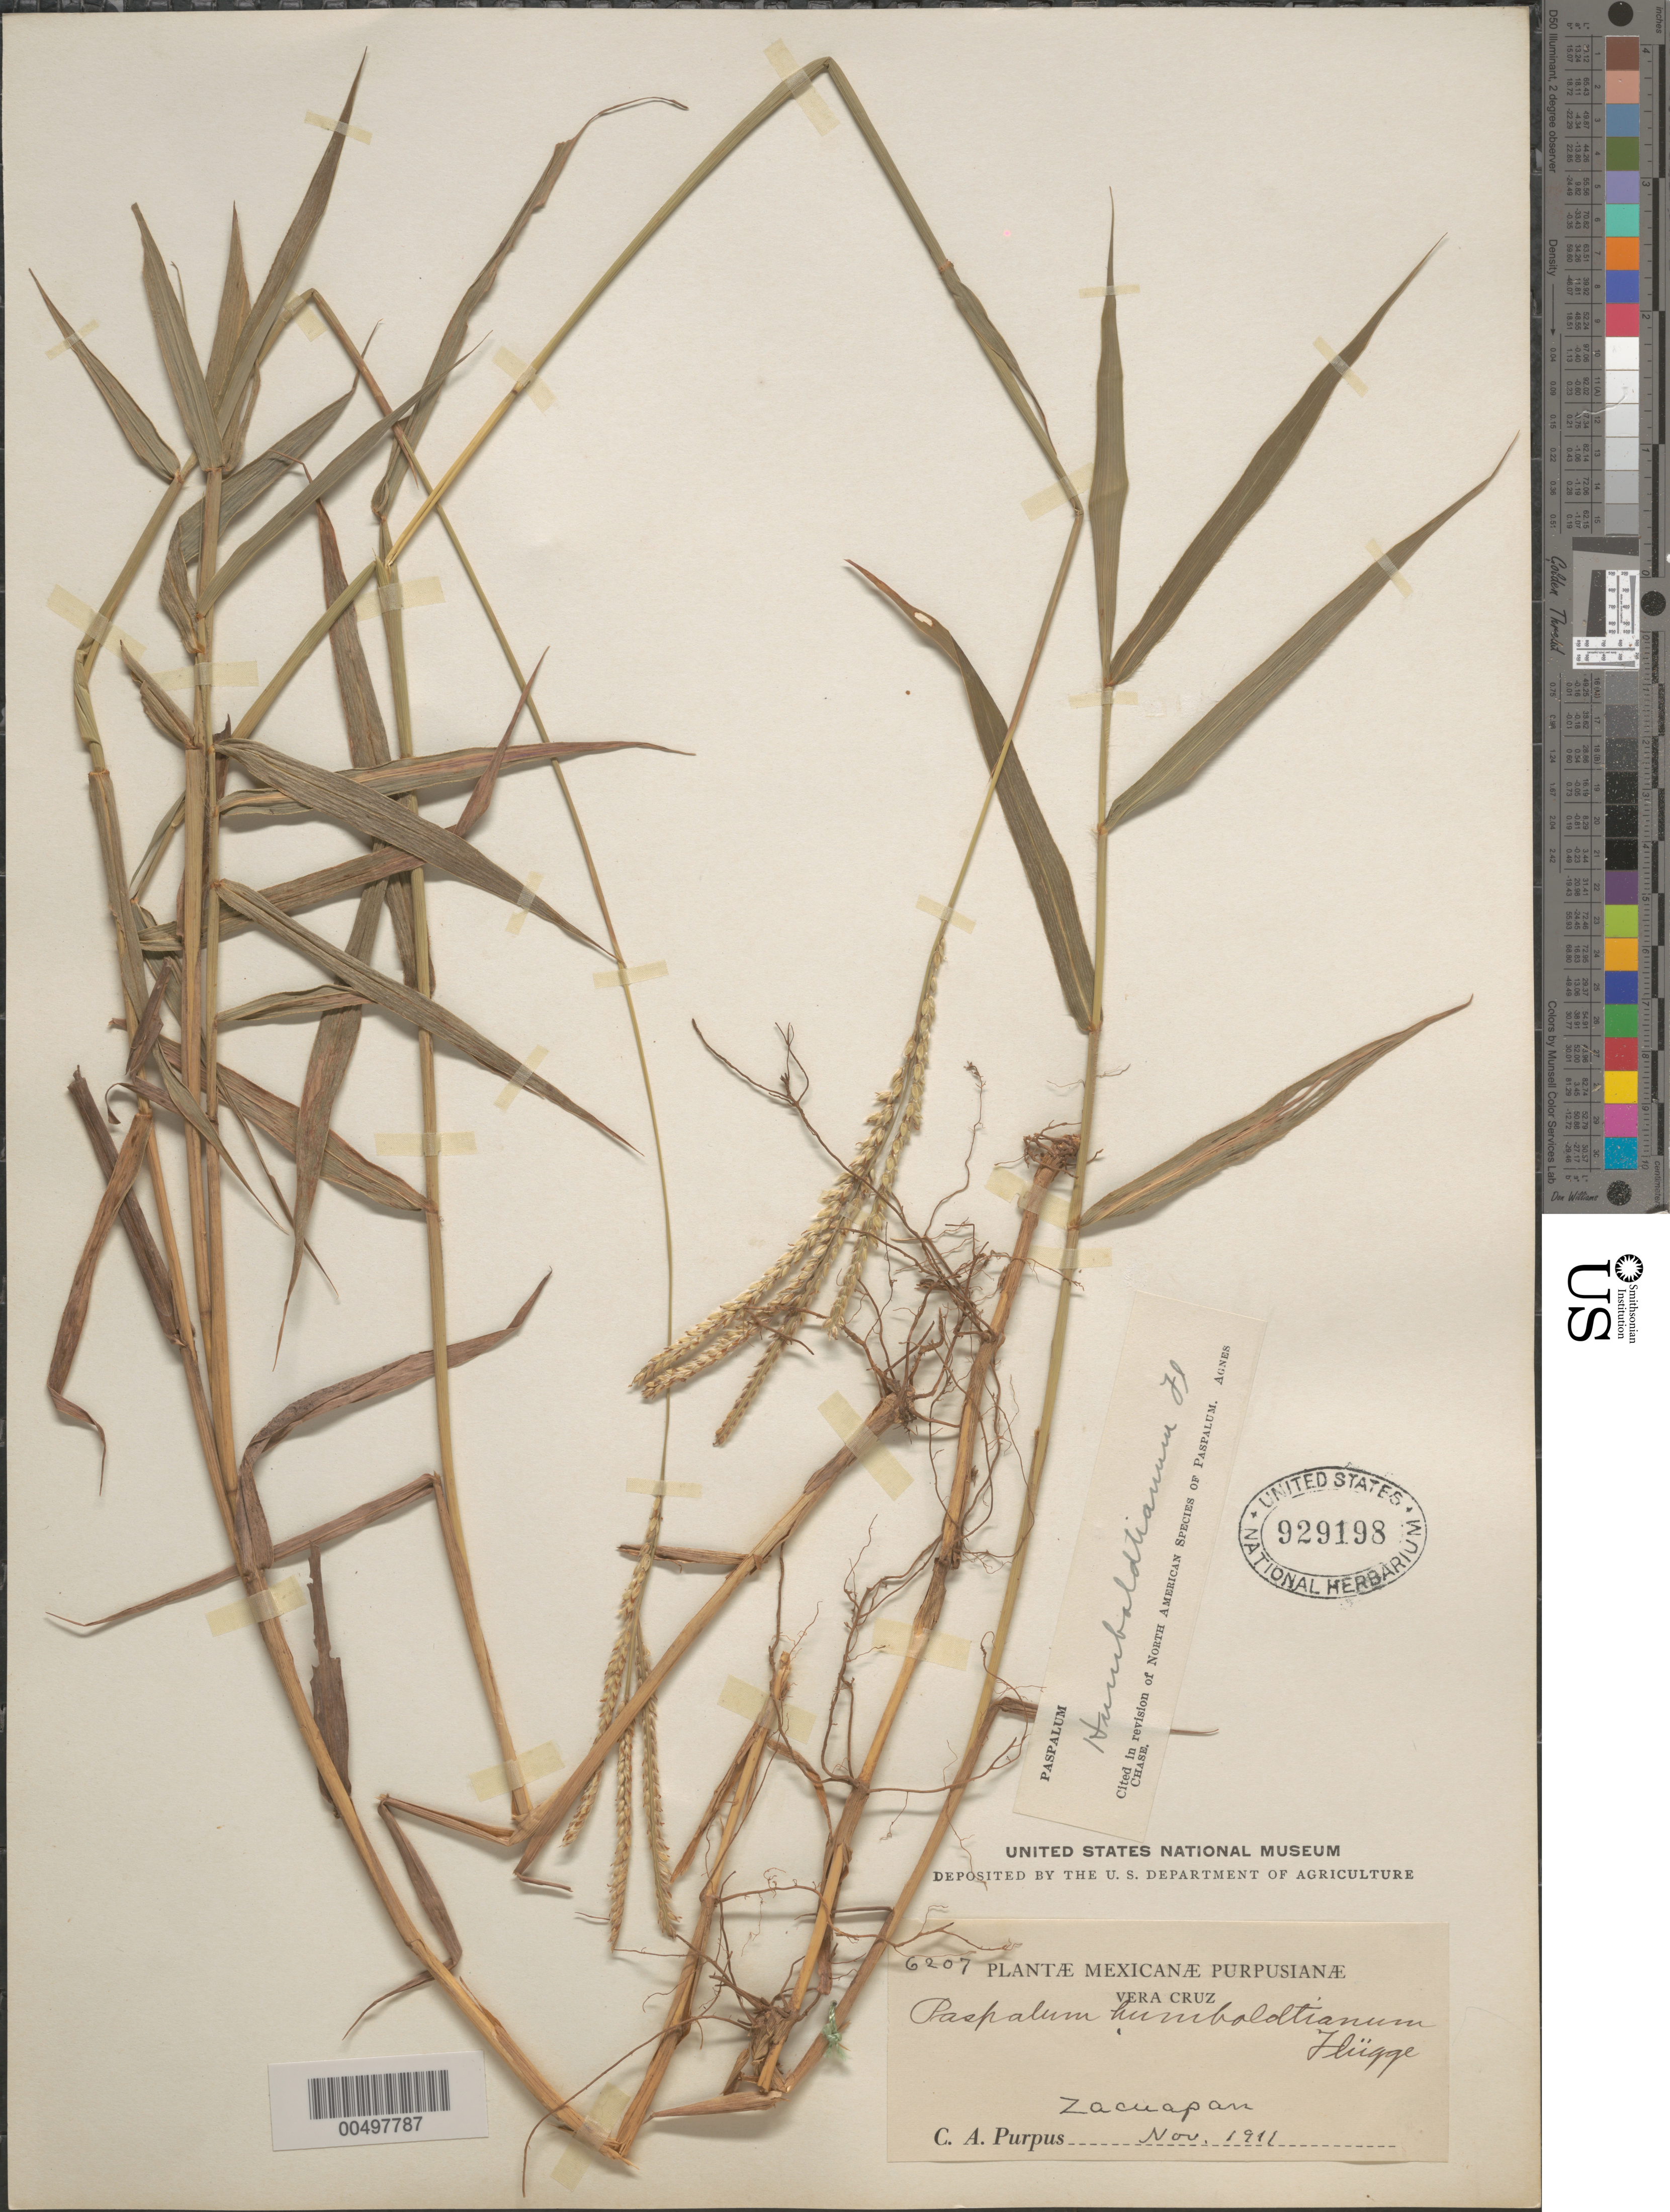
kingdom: Plantae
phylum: Tracheophyta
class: Liliopsida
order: Poales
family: Poaceae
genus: Paspalum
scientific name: Paspalum humboldtianum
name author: Flüggé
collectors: C. A. Purpus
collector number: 6207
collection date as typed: Nov 1911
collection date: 1911-11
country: Mexico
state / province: Veracruz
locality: Zacuapan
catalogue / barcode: US 929198